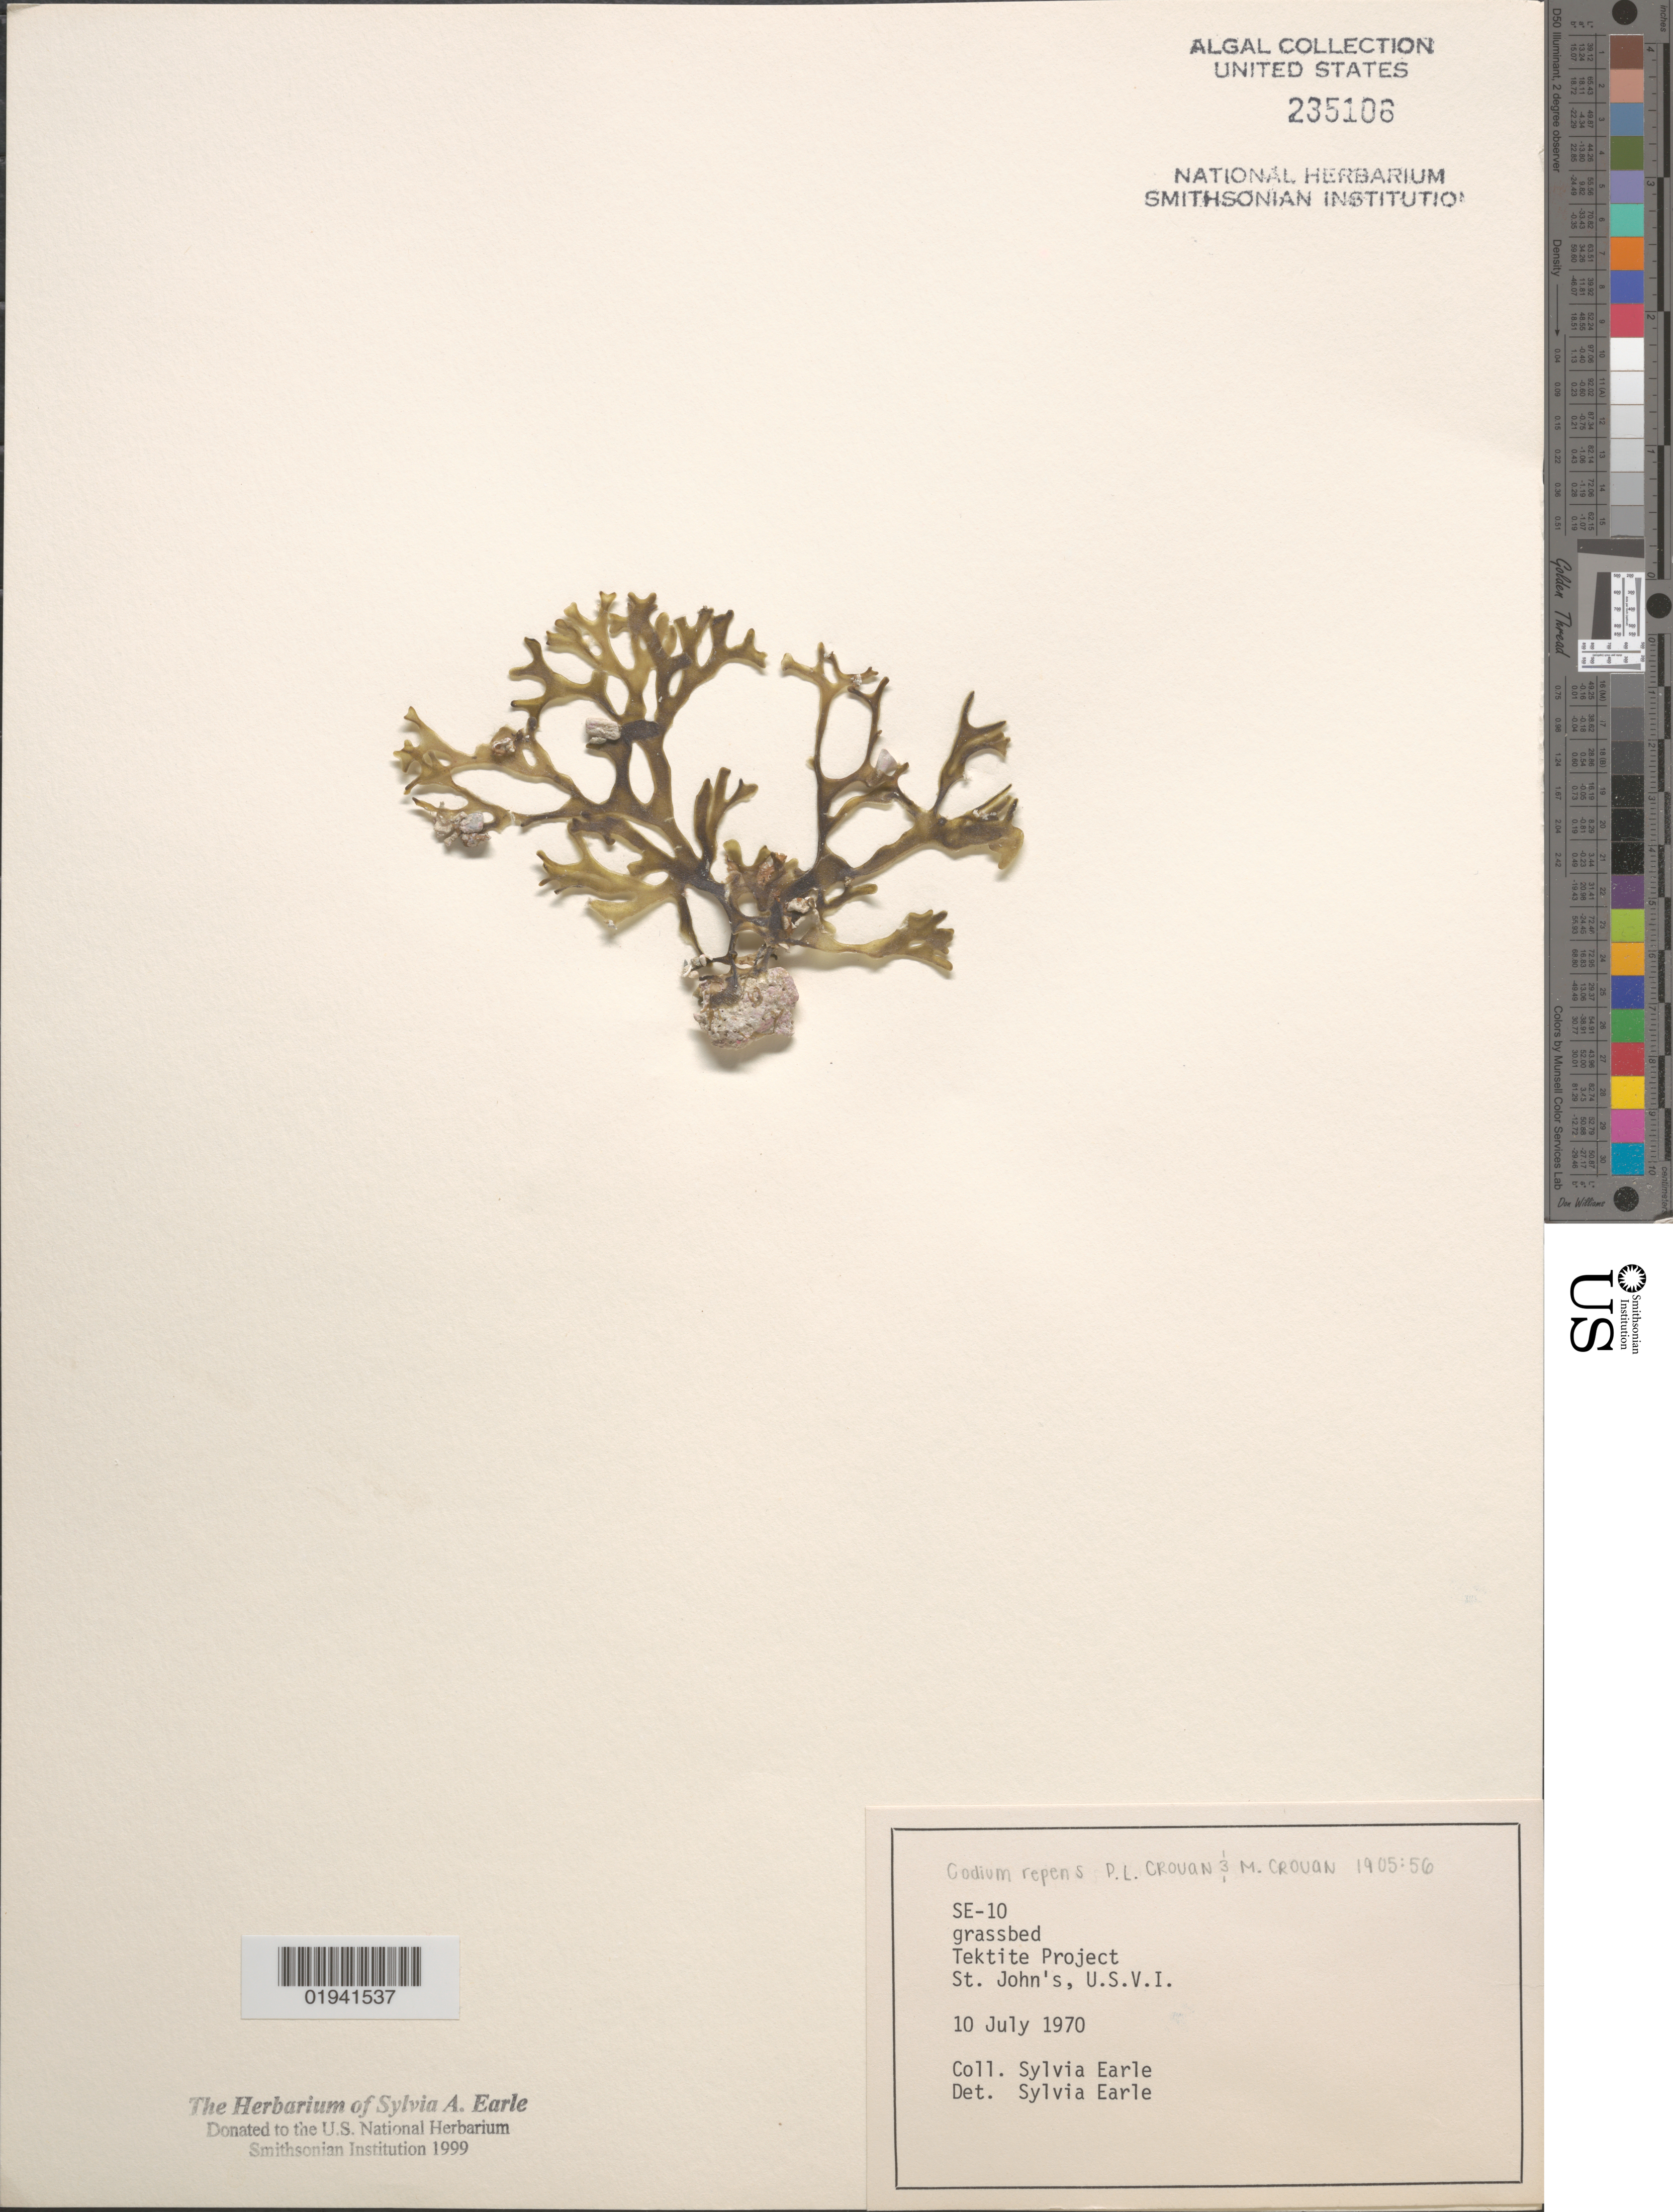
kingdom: Plantae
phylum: Chlorophyta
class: Ulvophyceae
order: Bryopsidales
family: Codiaceae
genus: Codium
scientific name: Codium repens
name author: P. Crouan & H. Crouan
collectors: S. A. Earle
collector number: SE-10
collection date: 1970-07-10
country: U.S. Virgin Islands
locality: Tektite Project. St. John's.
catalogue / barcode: US 235106